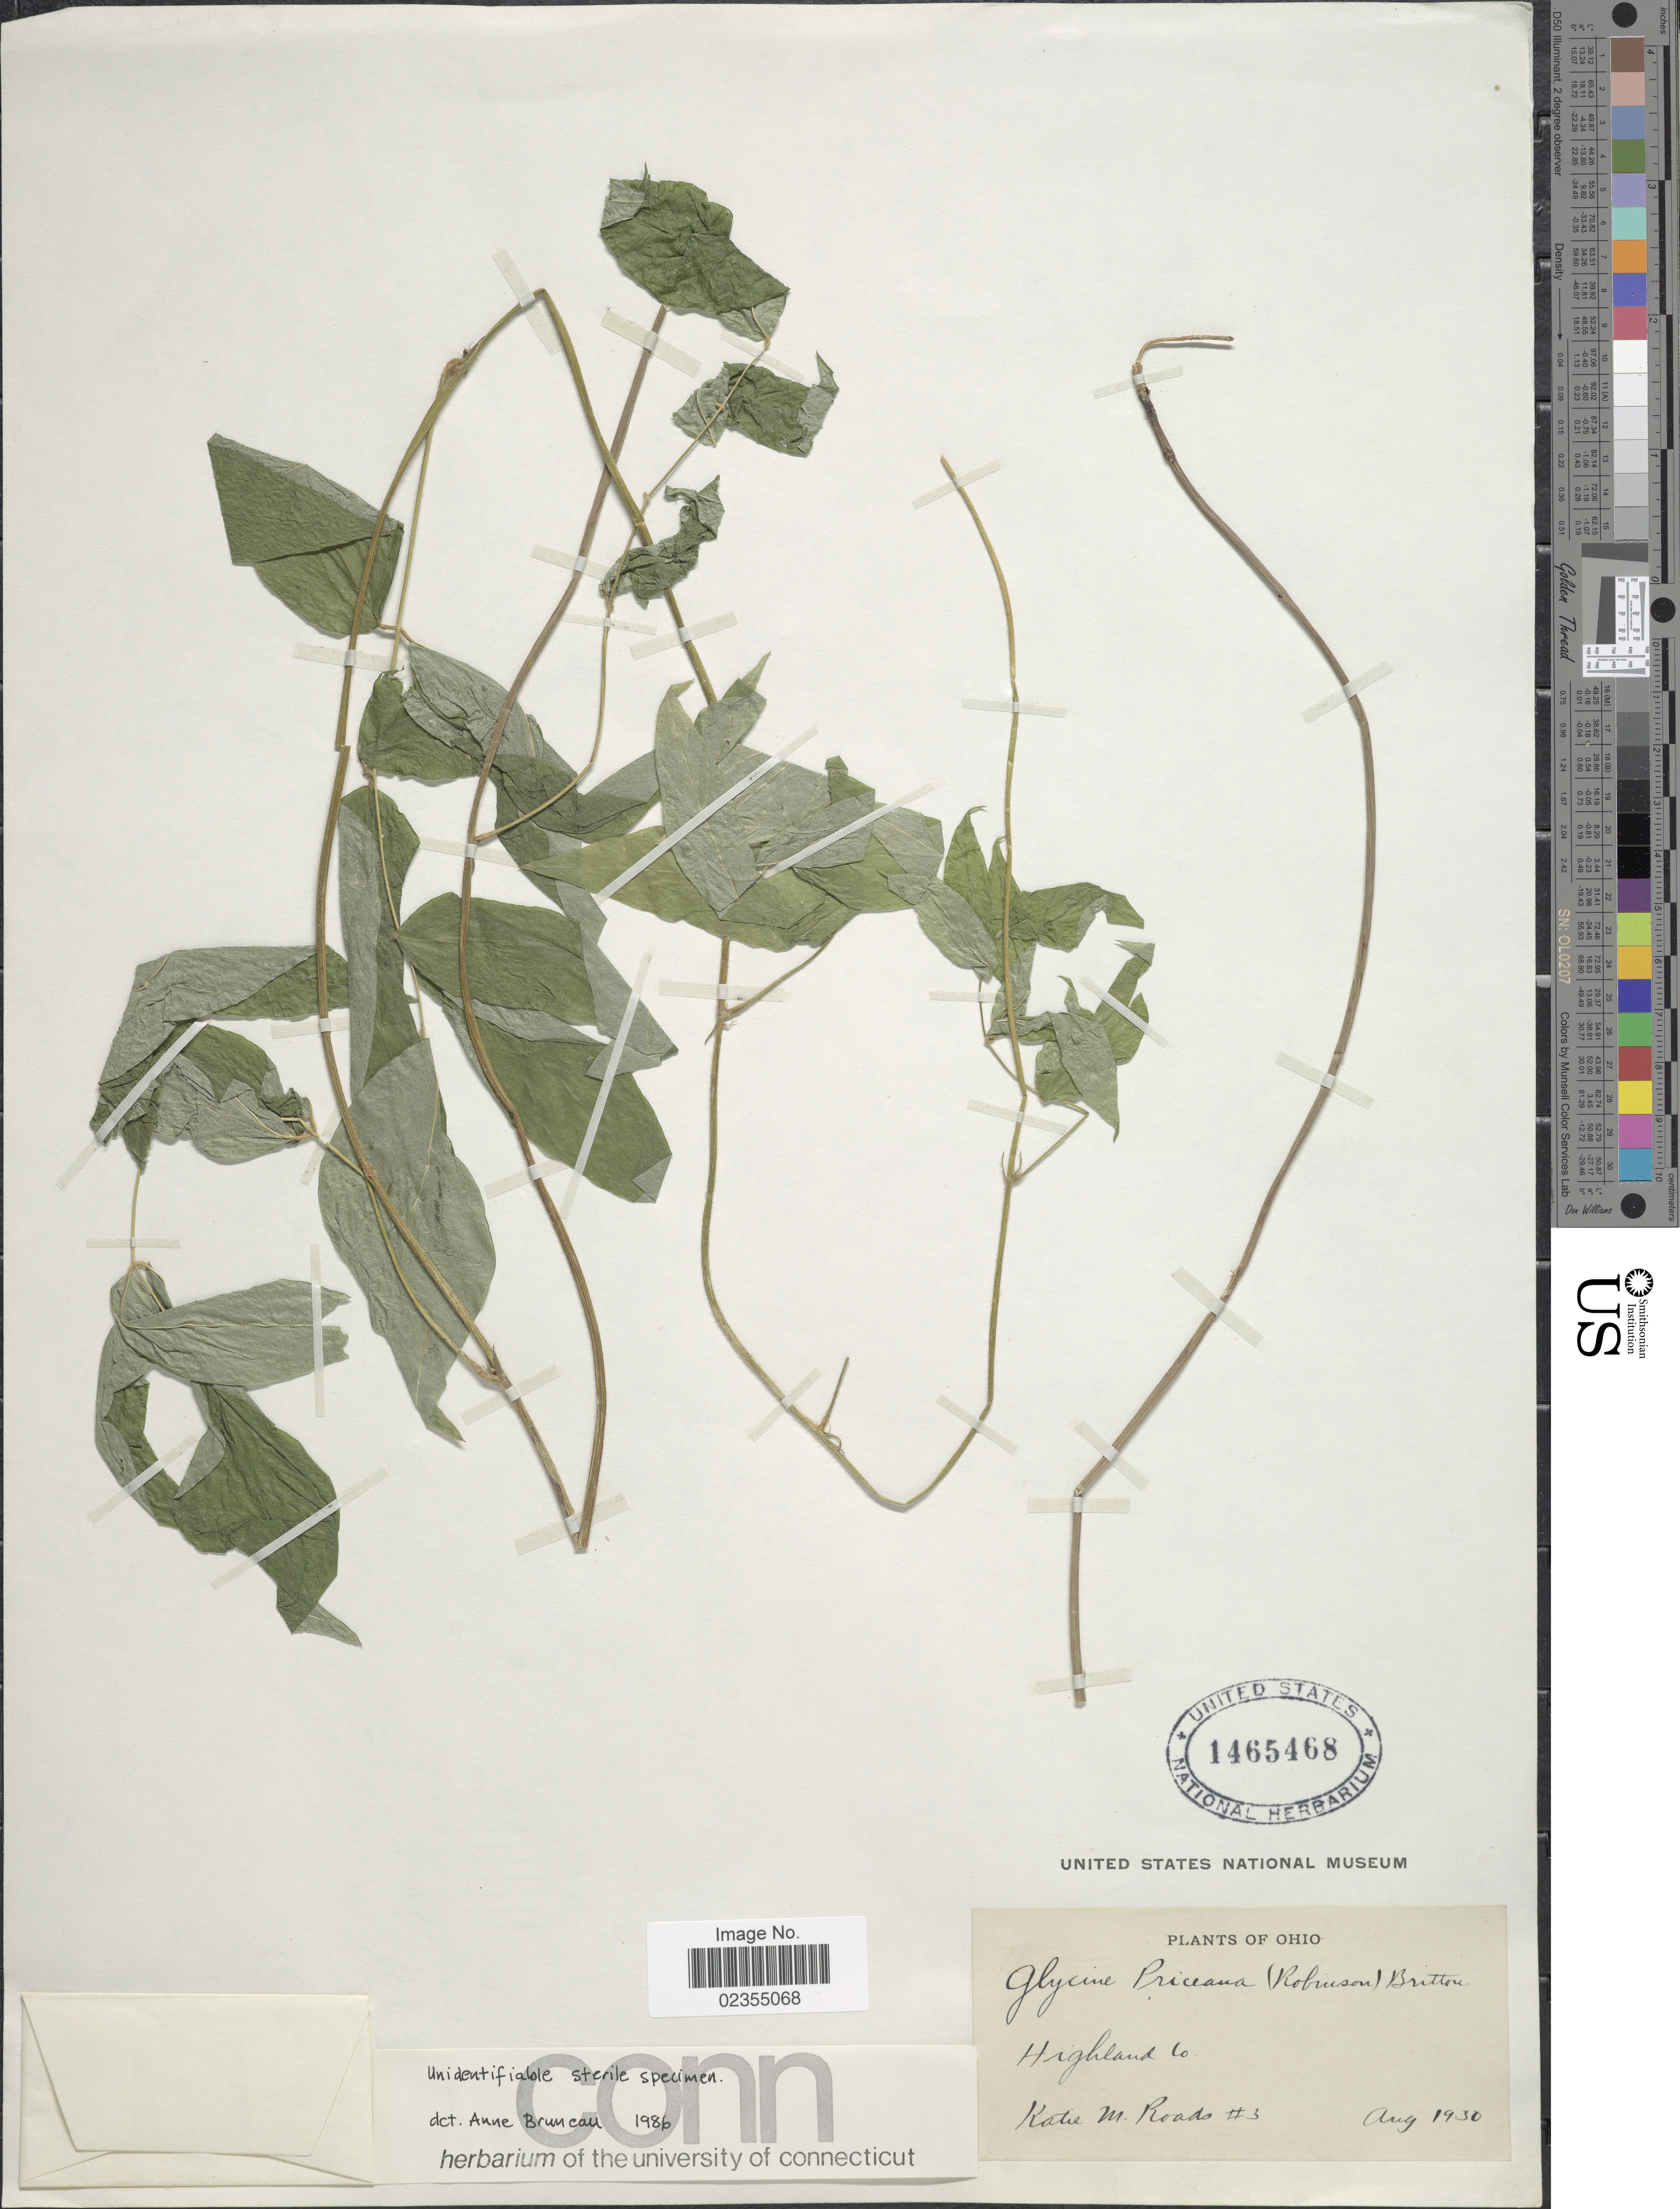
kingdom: Plantae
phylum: Tracheophyta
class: Magnoliopsida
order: Fabales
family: Fabaceae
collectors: K. Roads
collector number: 3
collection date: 1930-08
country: United States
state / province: Ohio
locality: Highland Co.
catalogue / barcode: US 1465468